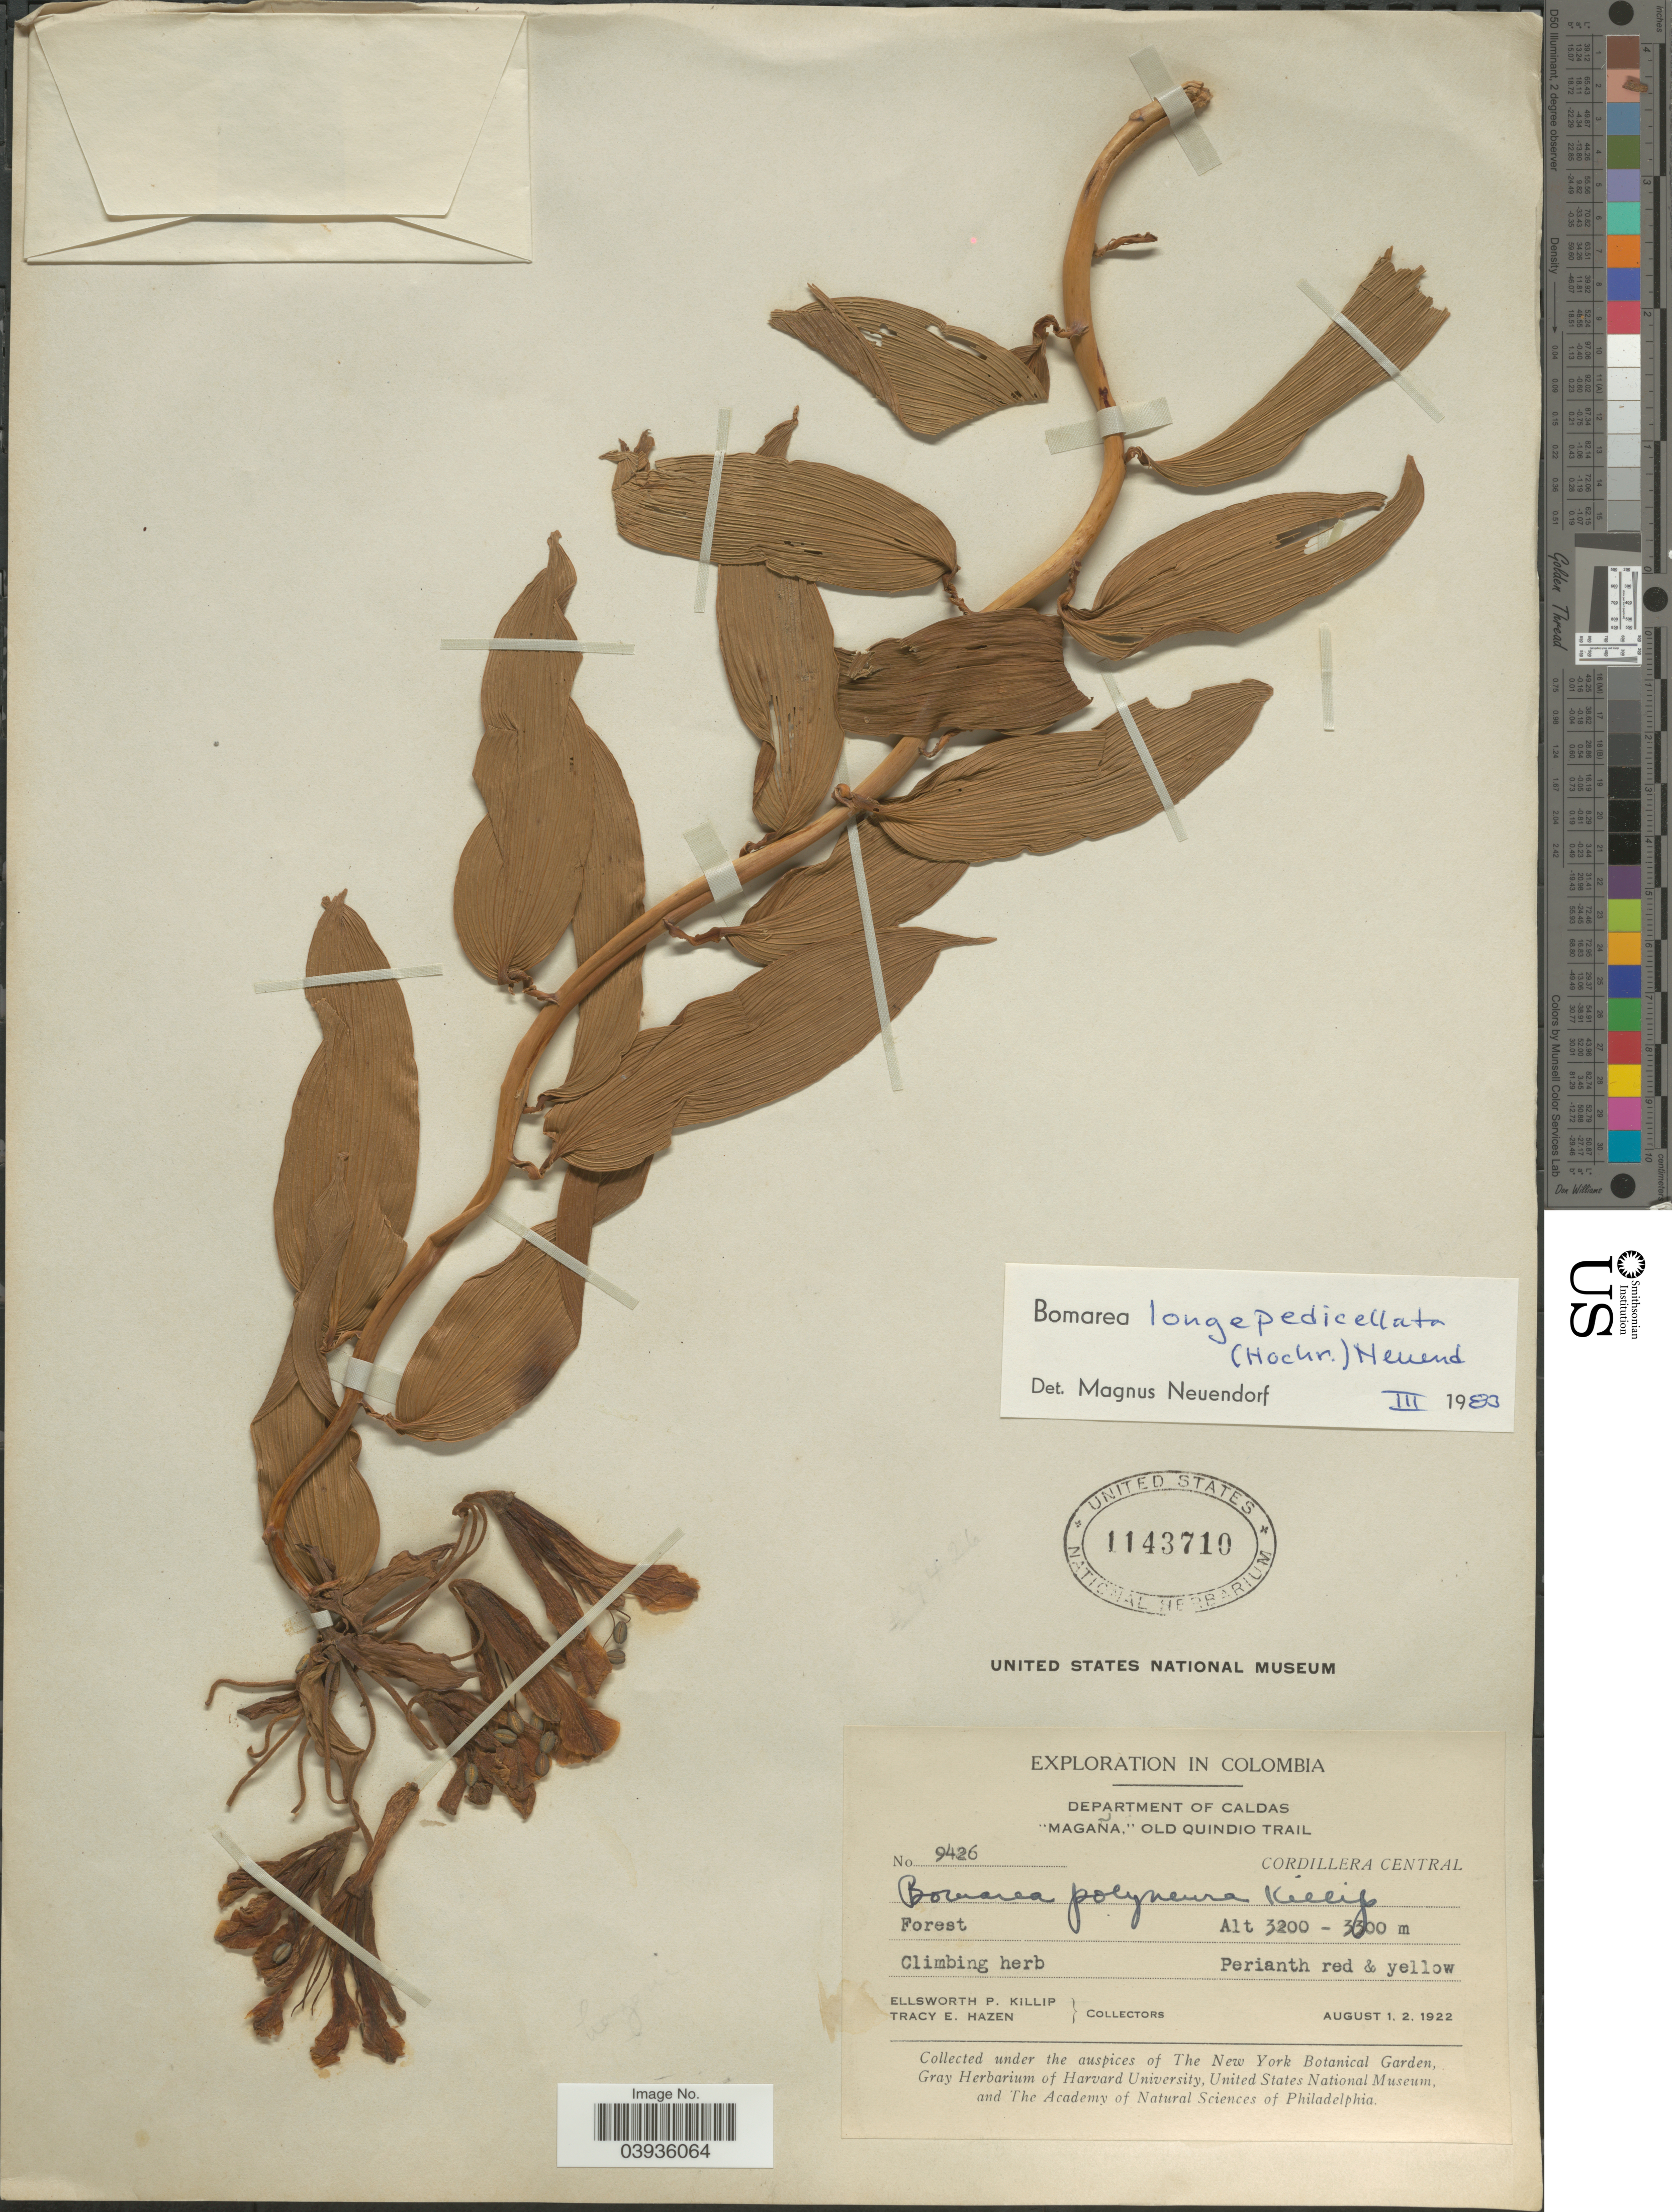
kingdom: Plantae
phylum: Tracheophyta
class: Liliopsida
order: Liliales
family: Alstroemeriaceae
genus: Bomarea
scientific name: Bomarea polyneura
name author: Killip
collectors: E. P. Killip & T. E. Hazen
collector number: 9426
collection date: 1922-08-01/1922-08-02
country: Colombia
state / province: Caldas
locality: Department of Caldas. "Magaña," Old Quindio Trail. Cordillera Central.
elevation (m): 3200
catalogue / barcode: US 1143710